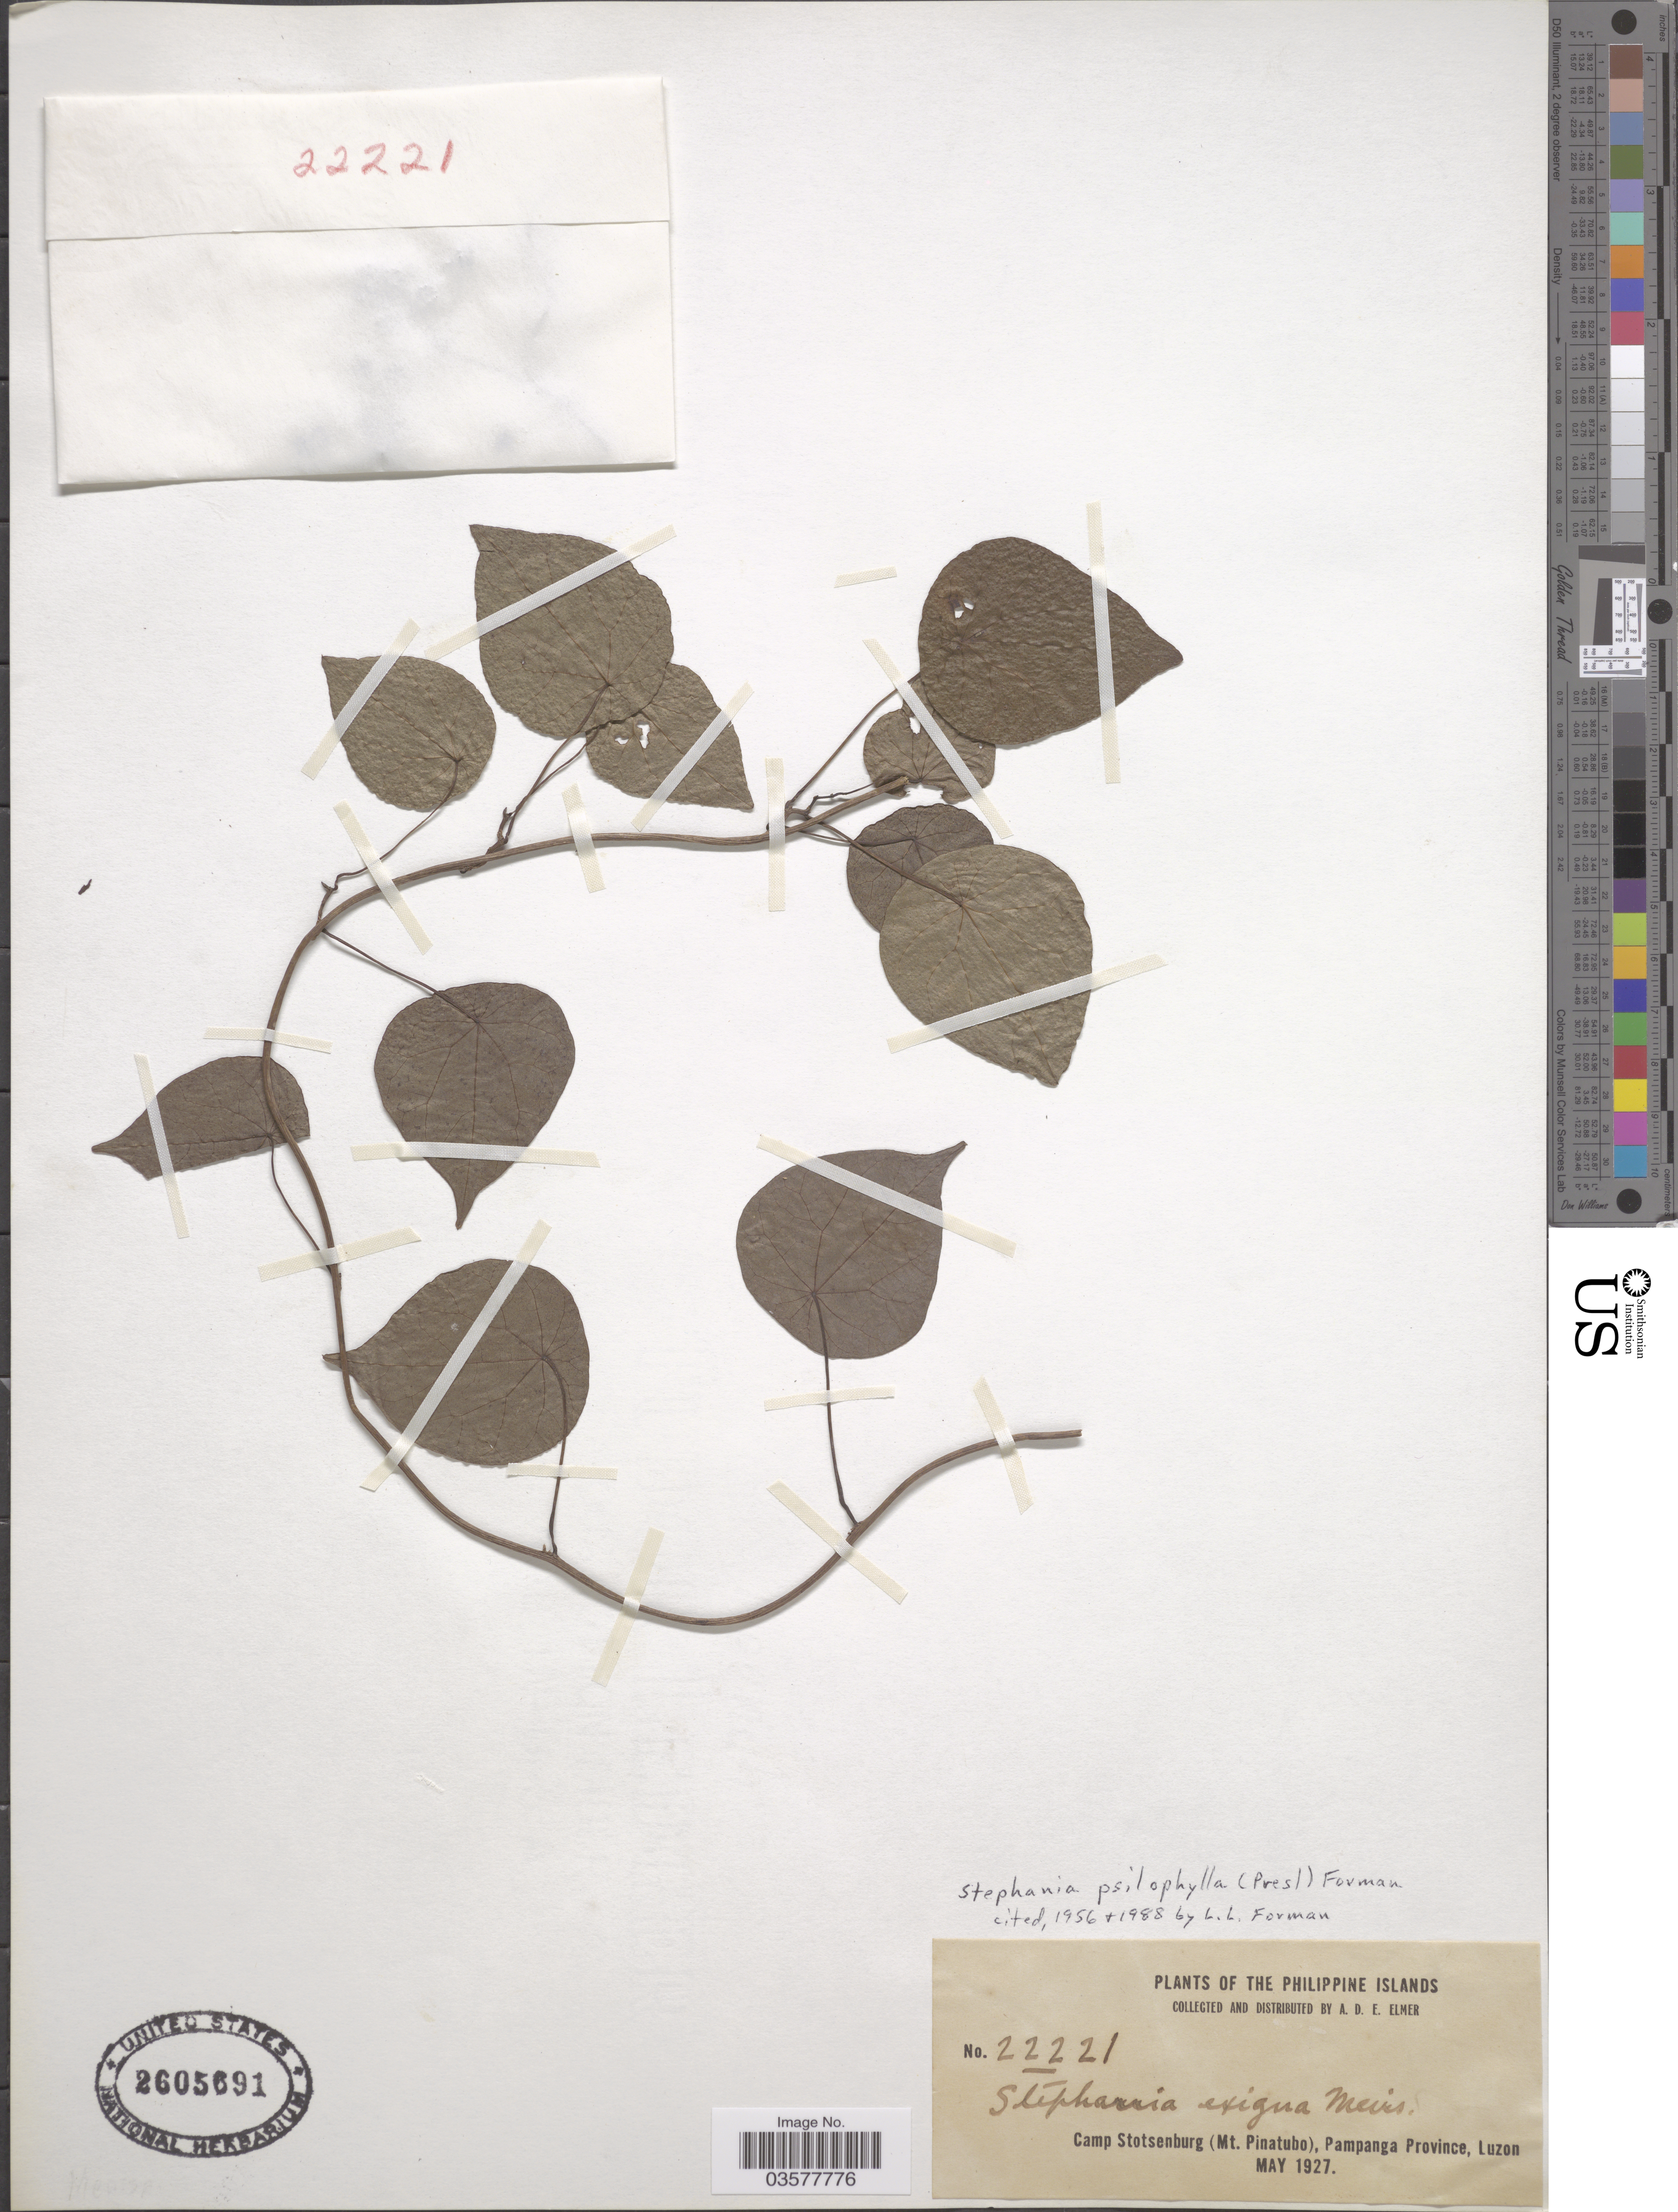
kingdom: Plantae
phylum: Tracheophyta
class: Magnoliopsida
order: Ranunculales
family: Menispermaceae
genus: Stephania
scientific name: Stephania psilophylla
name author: (C. Presl) Forman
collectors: A. D. E. Elmer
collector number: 22221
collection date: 1927-05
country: Philippines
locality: The Philippine Islands. Camp Stotsenburg (Mt. Pinatubo), Pampanga Province, Luzon.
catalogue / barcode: US 2605691